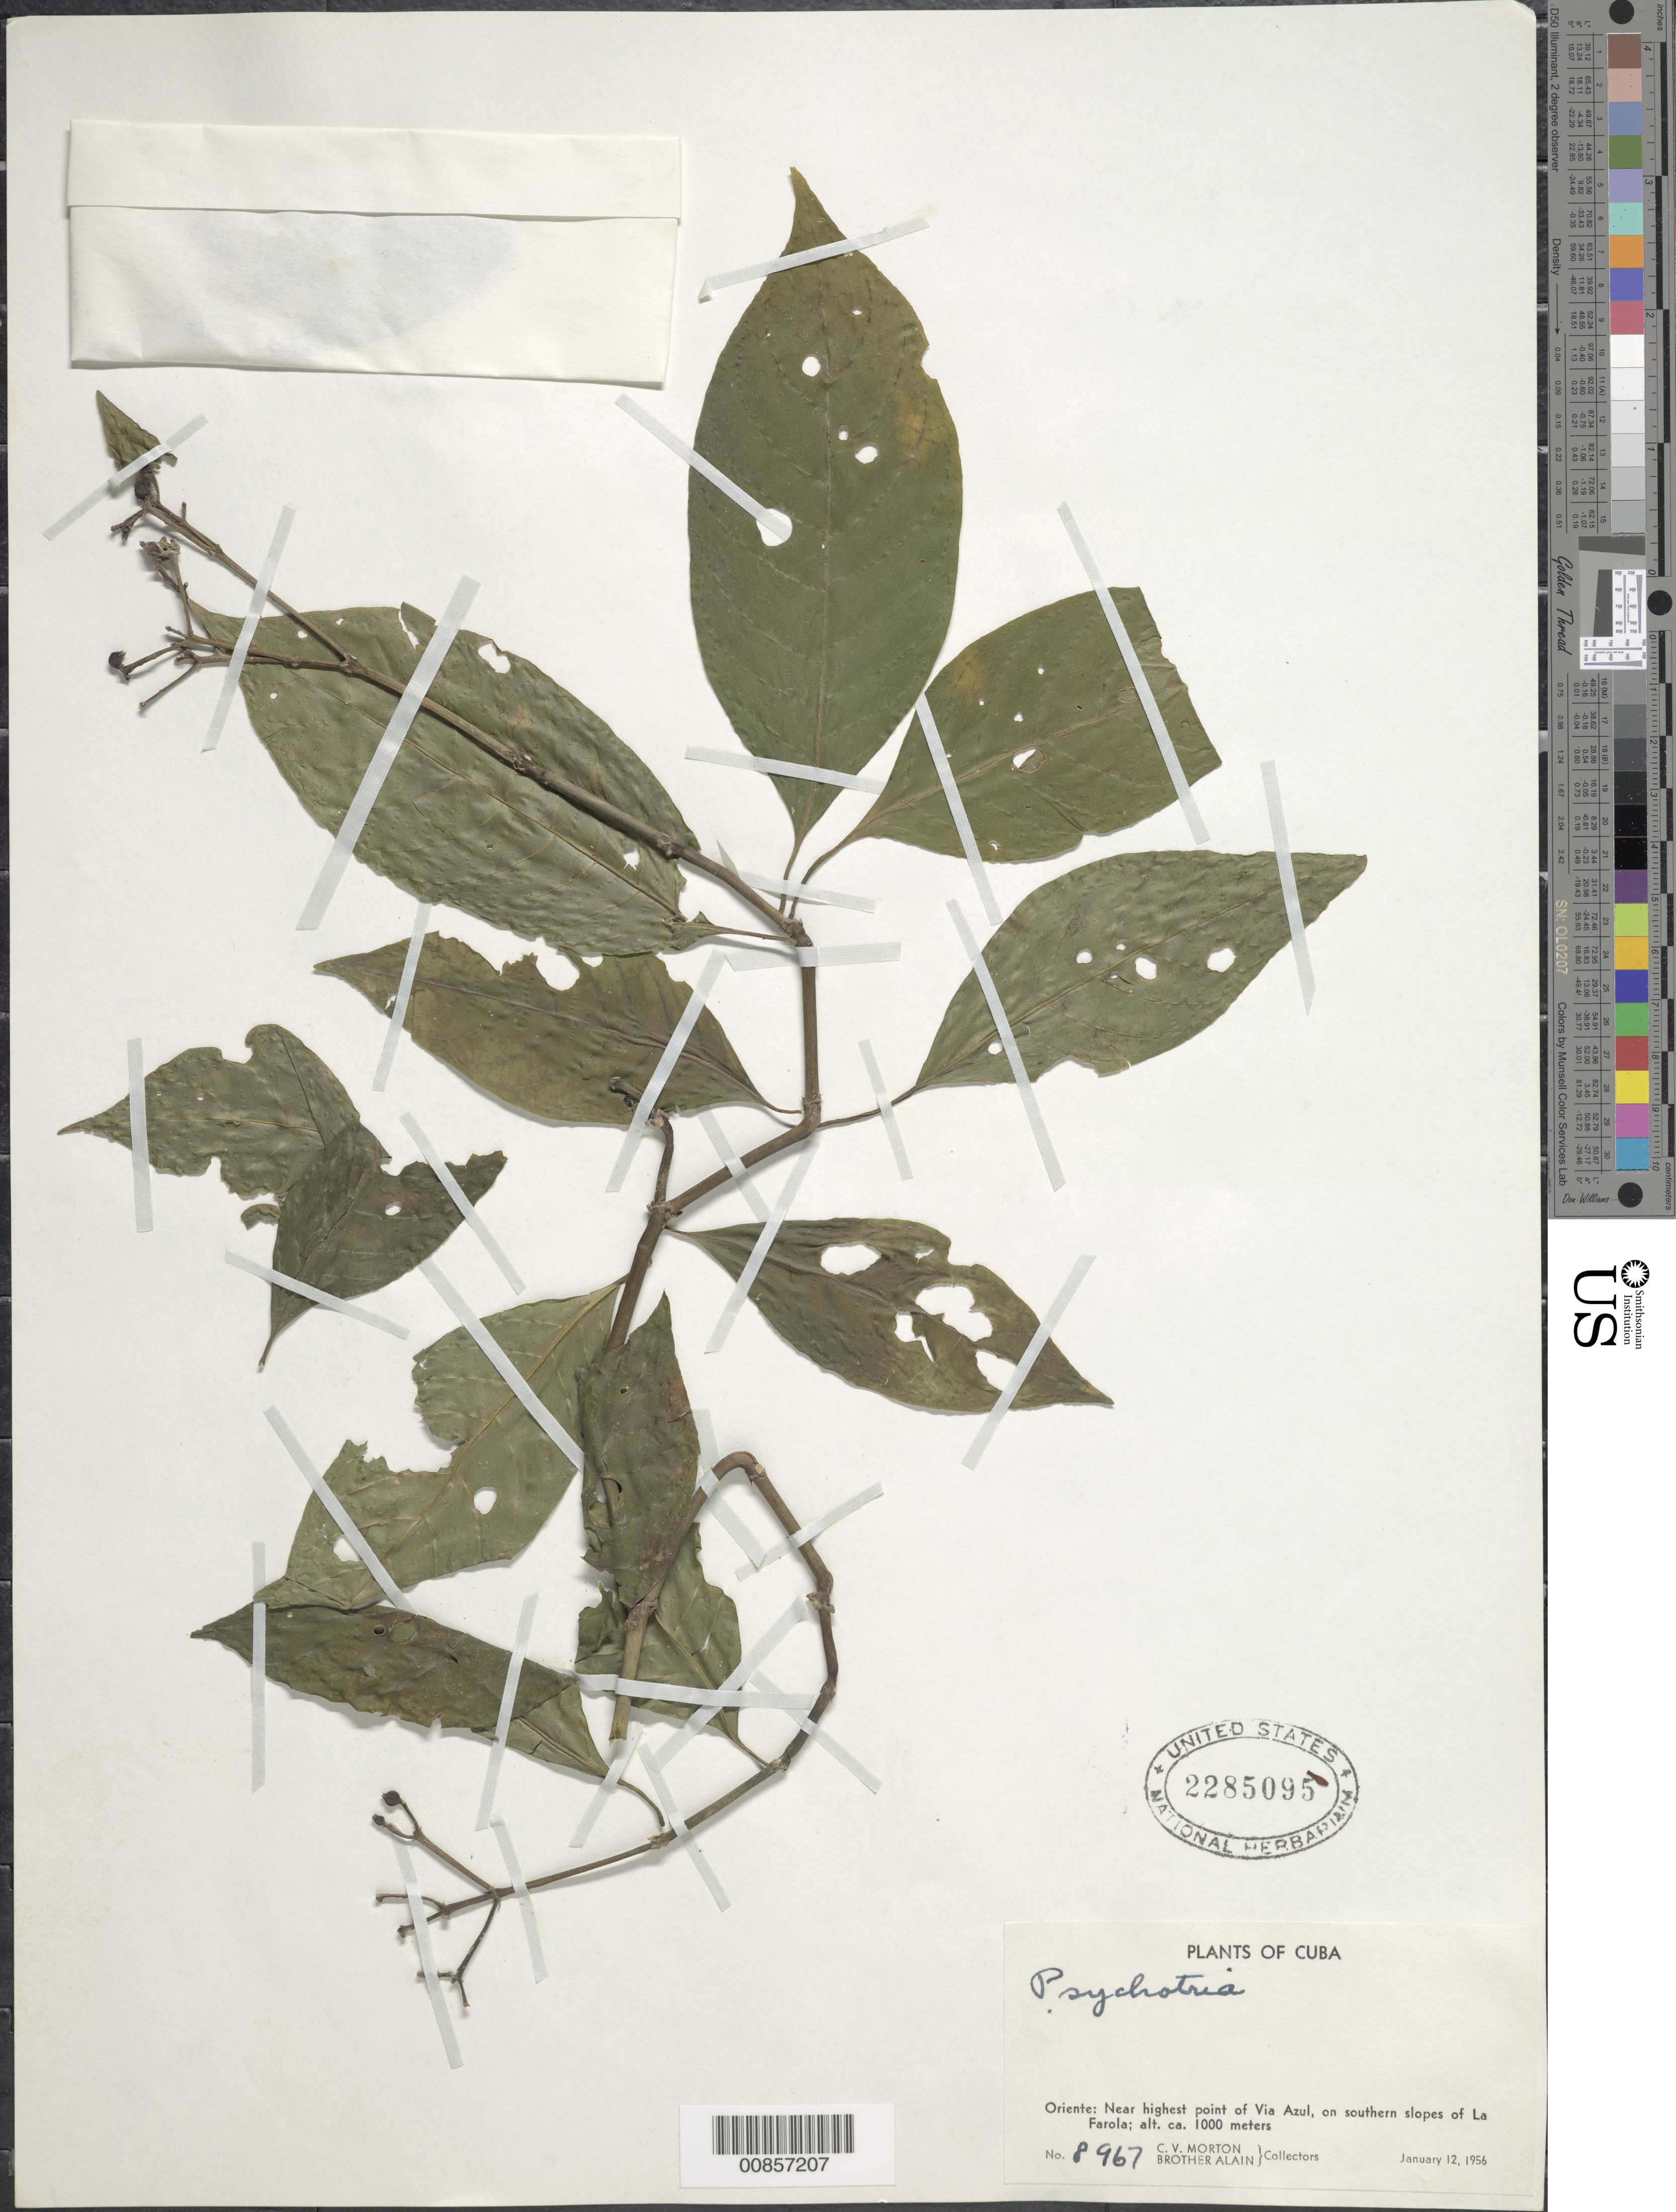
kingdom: Plantae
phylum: Tracheophyta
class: Magnoliopsida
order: Gentianales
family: Rubiaceae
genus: Psychotria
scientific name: Psychotria sp.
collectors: C. V. Morton & A. H. Liogier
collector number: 8967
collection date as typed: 12 Jan 1956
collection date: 1956-01-12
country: Cuba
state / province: Oriente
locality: Near high point of Via Azul, on southern slopes of La Farola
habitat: Montane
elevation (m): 1000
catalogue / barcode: US 2285095